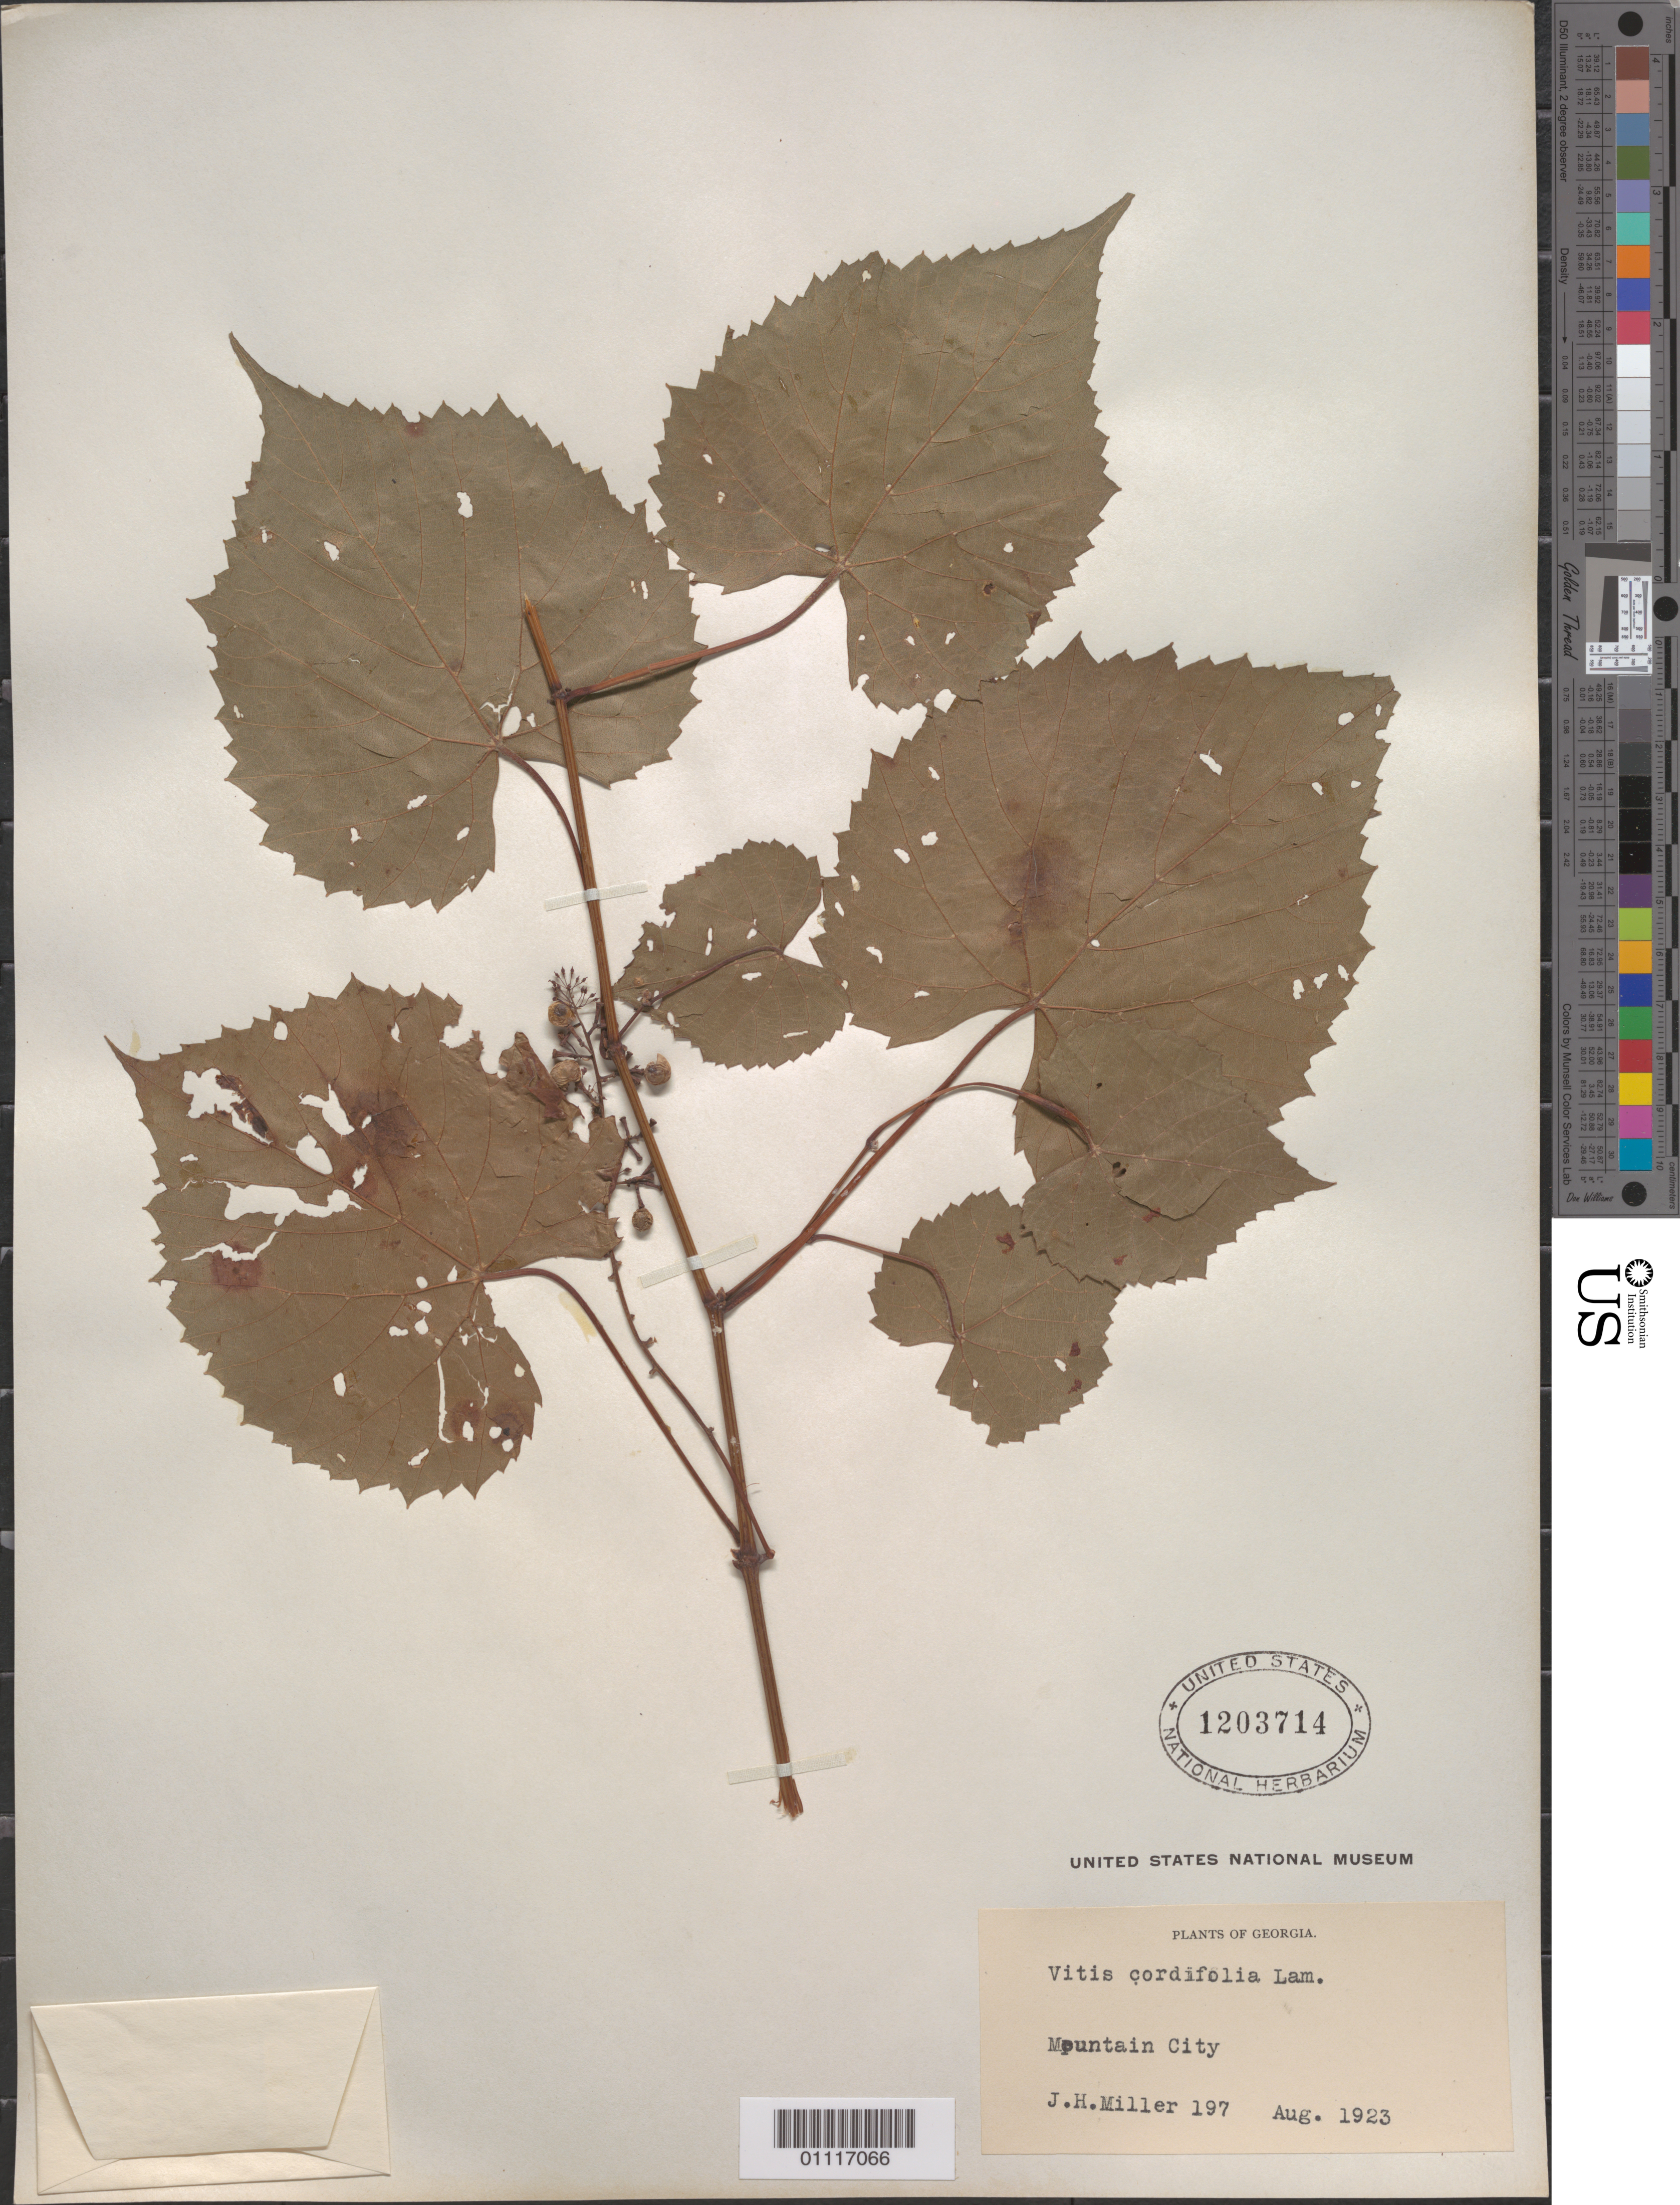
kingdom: Plantae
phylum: Tracheophyta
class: Magnoliopsida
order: Vitales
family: Vitaceae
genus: Vitis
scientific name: Vitis cordifolia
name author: Michx.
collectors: J. H. Miller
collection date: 1923-08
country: United States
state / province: Georgia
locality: Mountain City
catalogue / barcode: US 1203714